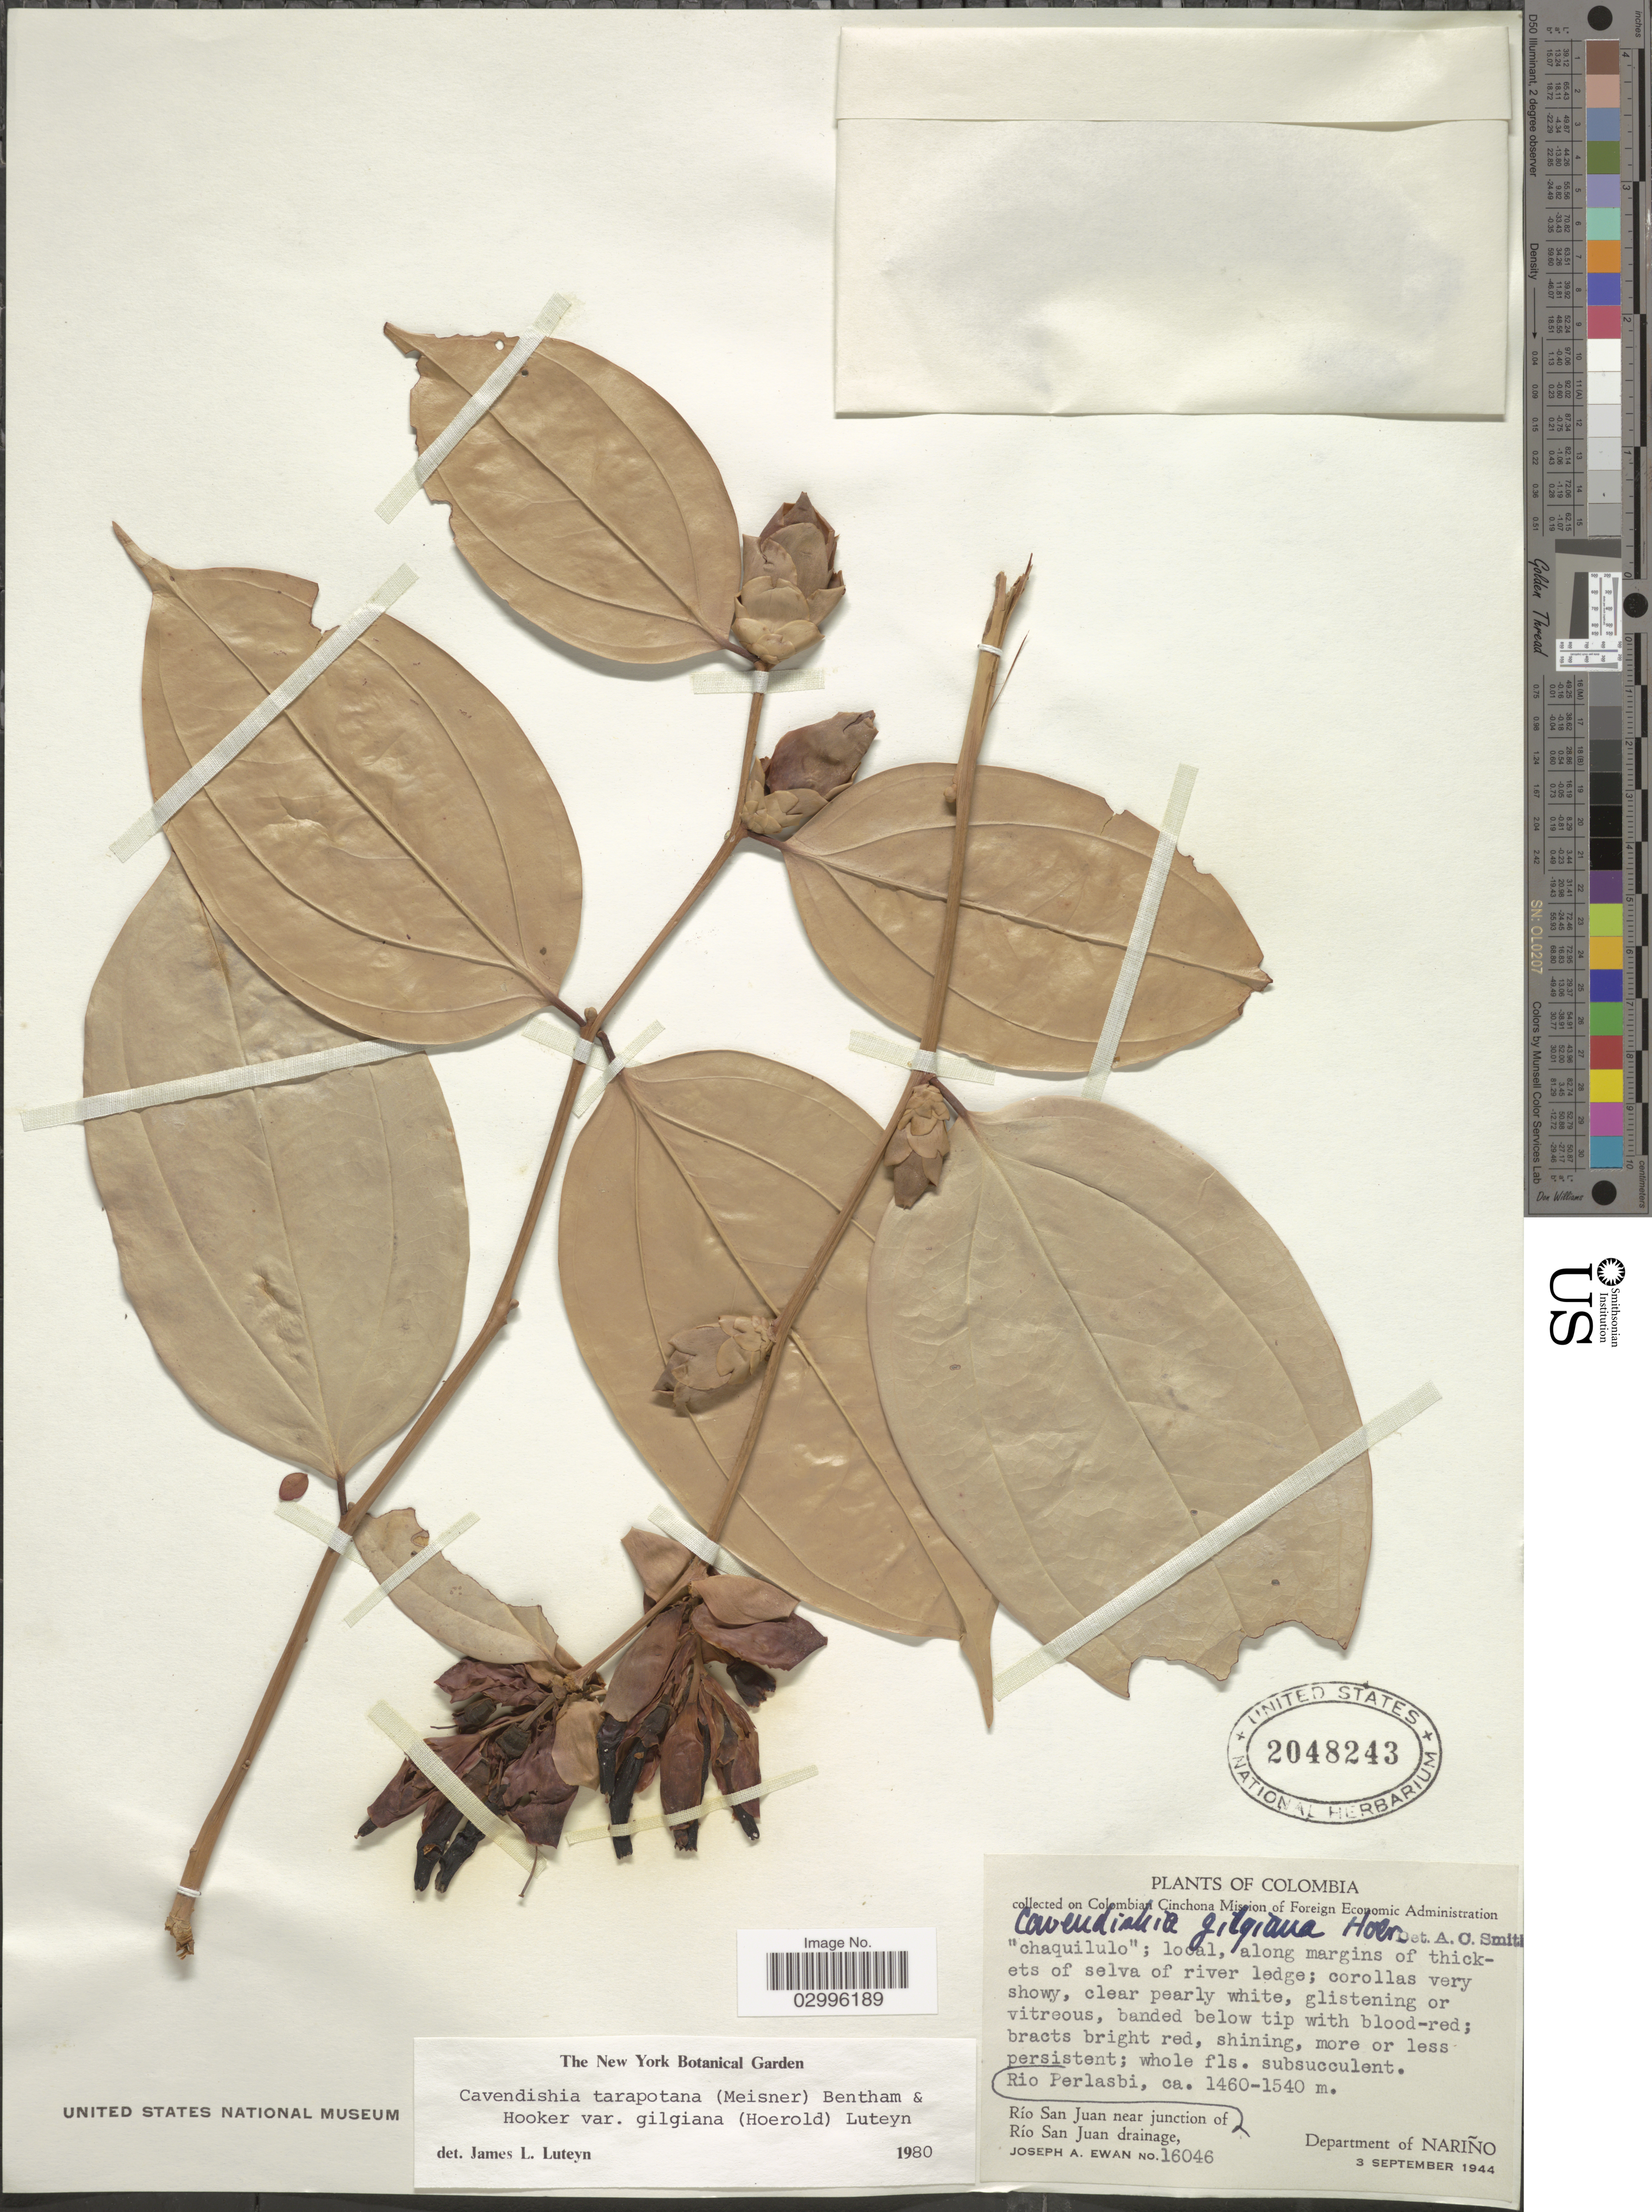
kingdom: Plantae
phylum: Tracheophyta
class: Magnoliopsida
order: Ericales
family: Ericaceae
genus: Cavendishia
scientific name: Cavendishia tarapotana var. gilgiana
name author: (Hoerold) Luteyn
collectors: J. A. Ewan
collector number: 16046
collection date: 1944-09-03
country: Colombia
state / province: Nariño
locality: Department of Nariño. Rio Perlasbi. Río San Juan near junction of Río San Juan drainage.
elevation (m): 1460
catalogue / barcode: US 2048243